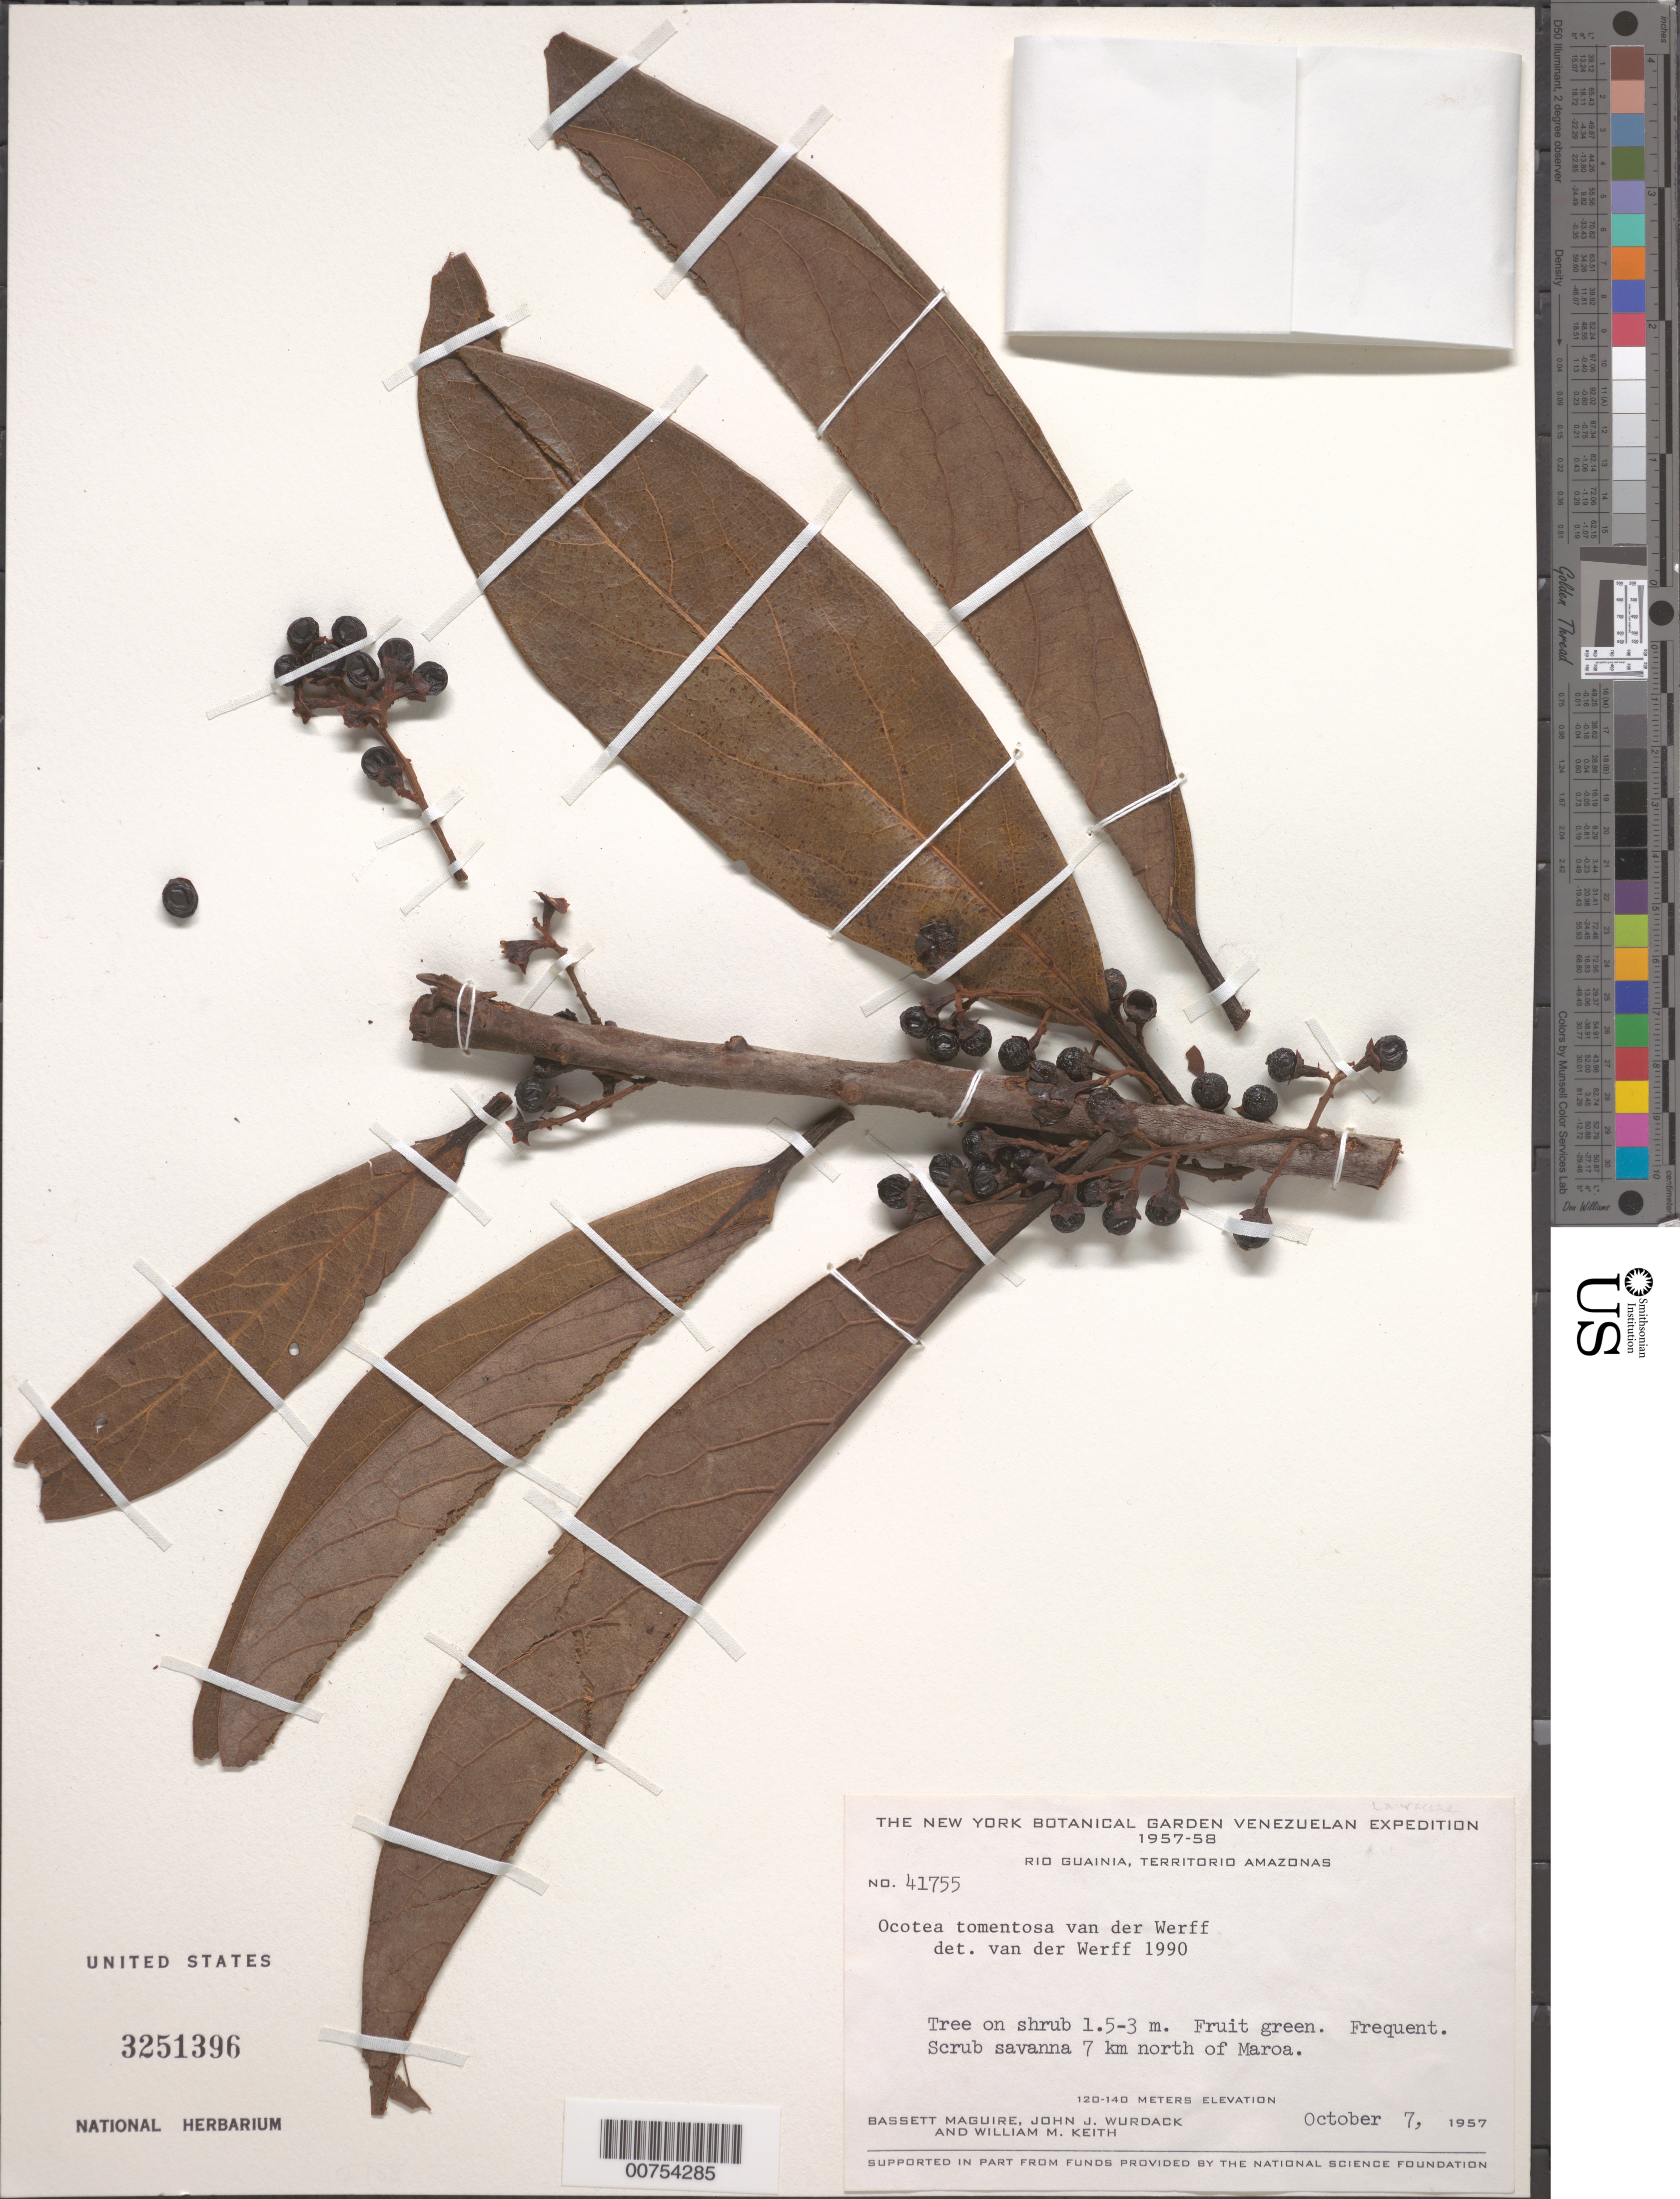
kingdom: Plantae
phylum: Tracheophyta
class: Magnoliopsida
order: Laurales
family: Lauraceae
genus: Ocotea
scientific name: Ocotea tomentosa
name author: van der Werff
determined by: van der Werff, H., (MO), Missouri Botanical Garden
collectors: B. Maguire, J. J. Wurdack & W. Keith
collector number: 41755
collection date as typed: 7-Oct-57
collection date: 1957-10-07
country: Venezuela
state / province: Amazonas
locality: Río Guainía, 7 km N of Maroa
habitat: Scrub savanna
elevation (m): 120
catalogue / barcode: US 3251396